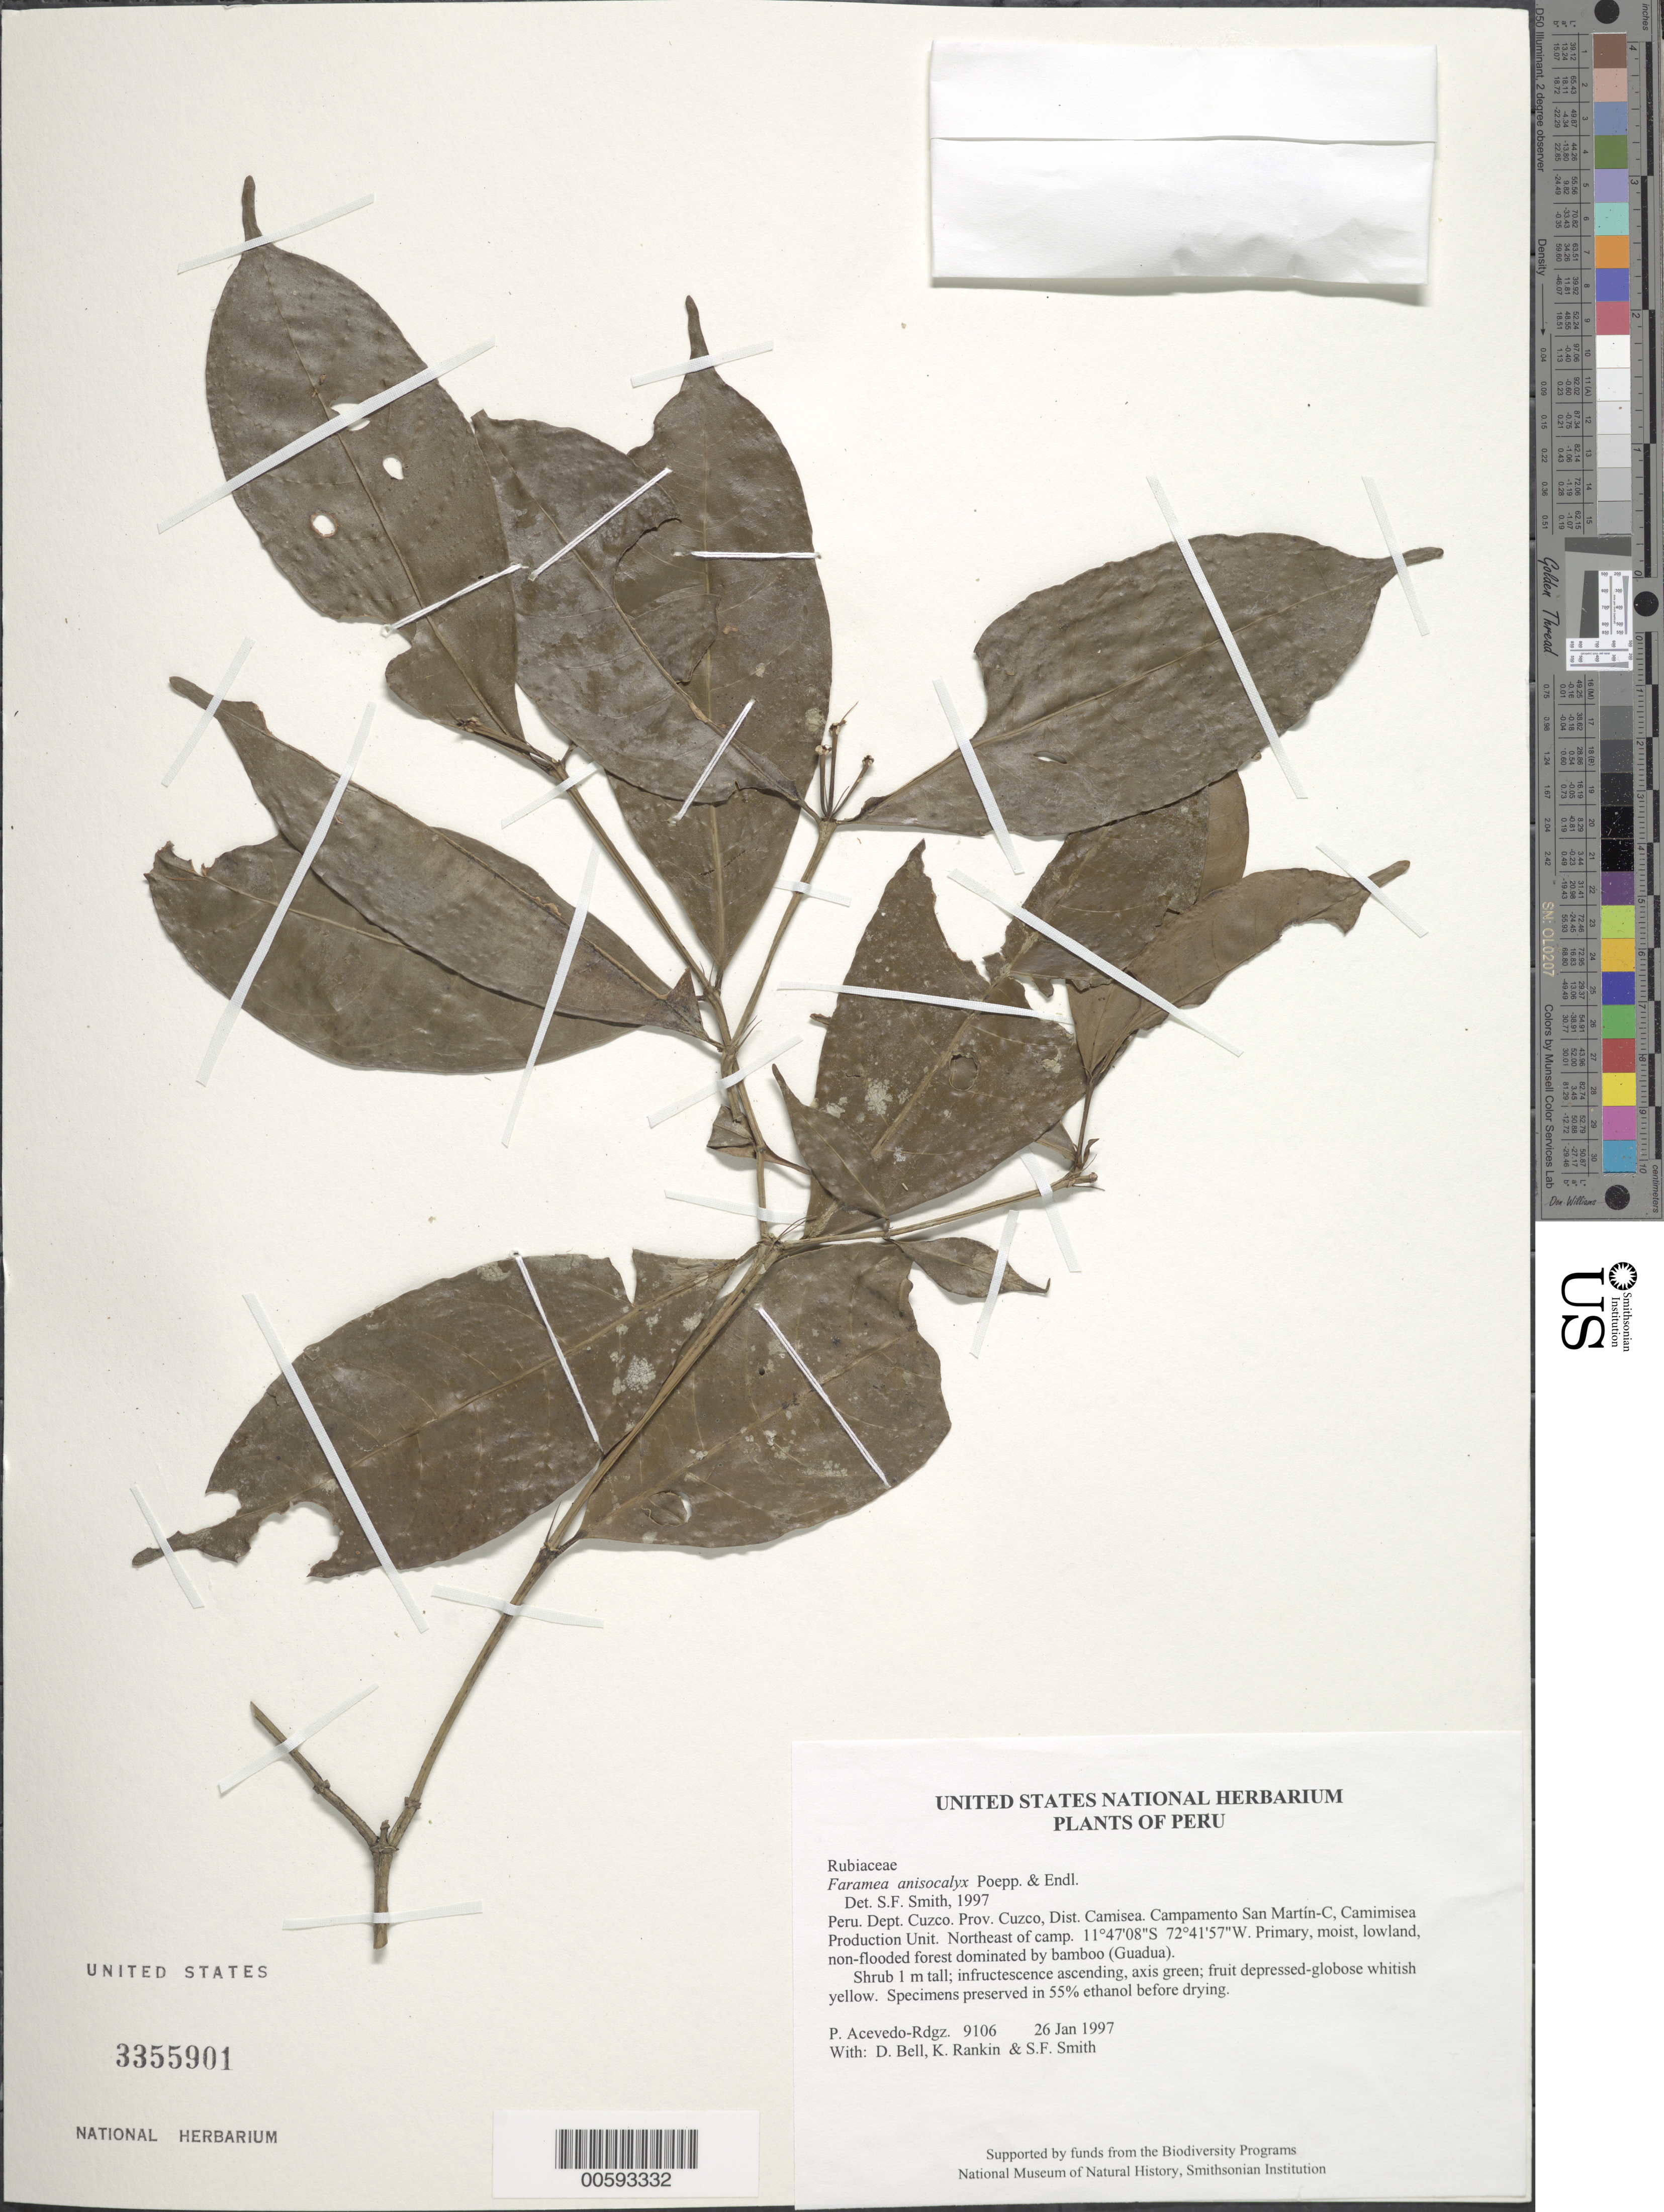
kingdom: Plantae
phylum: Tracheophyta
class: Magnoliopsida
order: Gentianales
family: Rubiaceae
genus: Faramea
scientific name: Faramea anisocalyx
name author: Poepp. & Endl.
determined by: Smith, Stephen F., (US), NMNH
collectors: P. Acevedo-Rodr., D. A. Bell, K. B. Rankin & S.F. Smith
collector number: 9106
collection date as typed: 26 Jan 1997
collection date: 1997-01-26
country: Peru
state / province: Cusco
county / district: Cusco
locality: Districto Camisea, Campamento San Martín-C, Camimisea Production Unit. Northeast of camp.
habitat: Primary, moist, lowland, non-flooded forest dominated by bamboo (Guadua).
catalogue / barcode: US 3355901